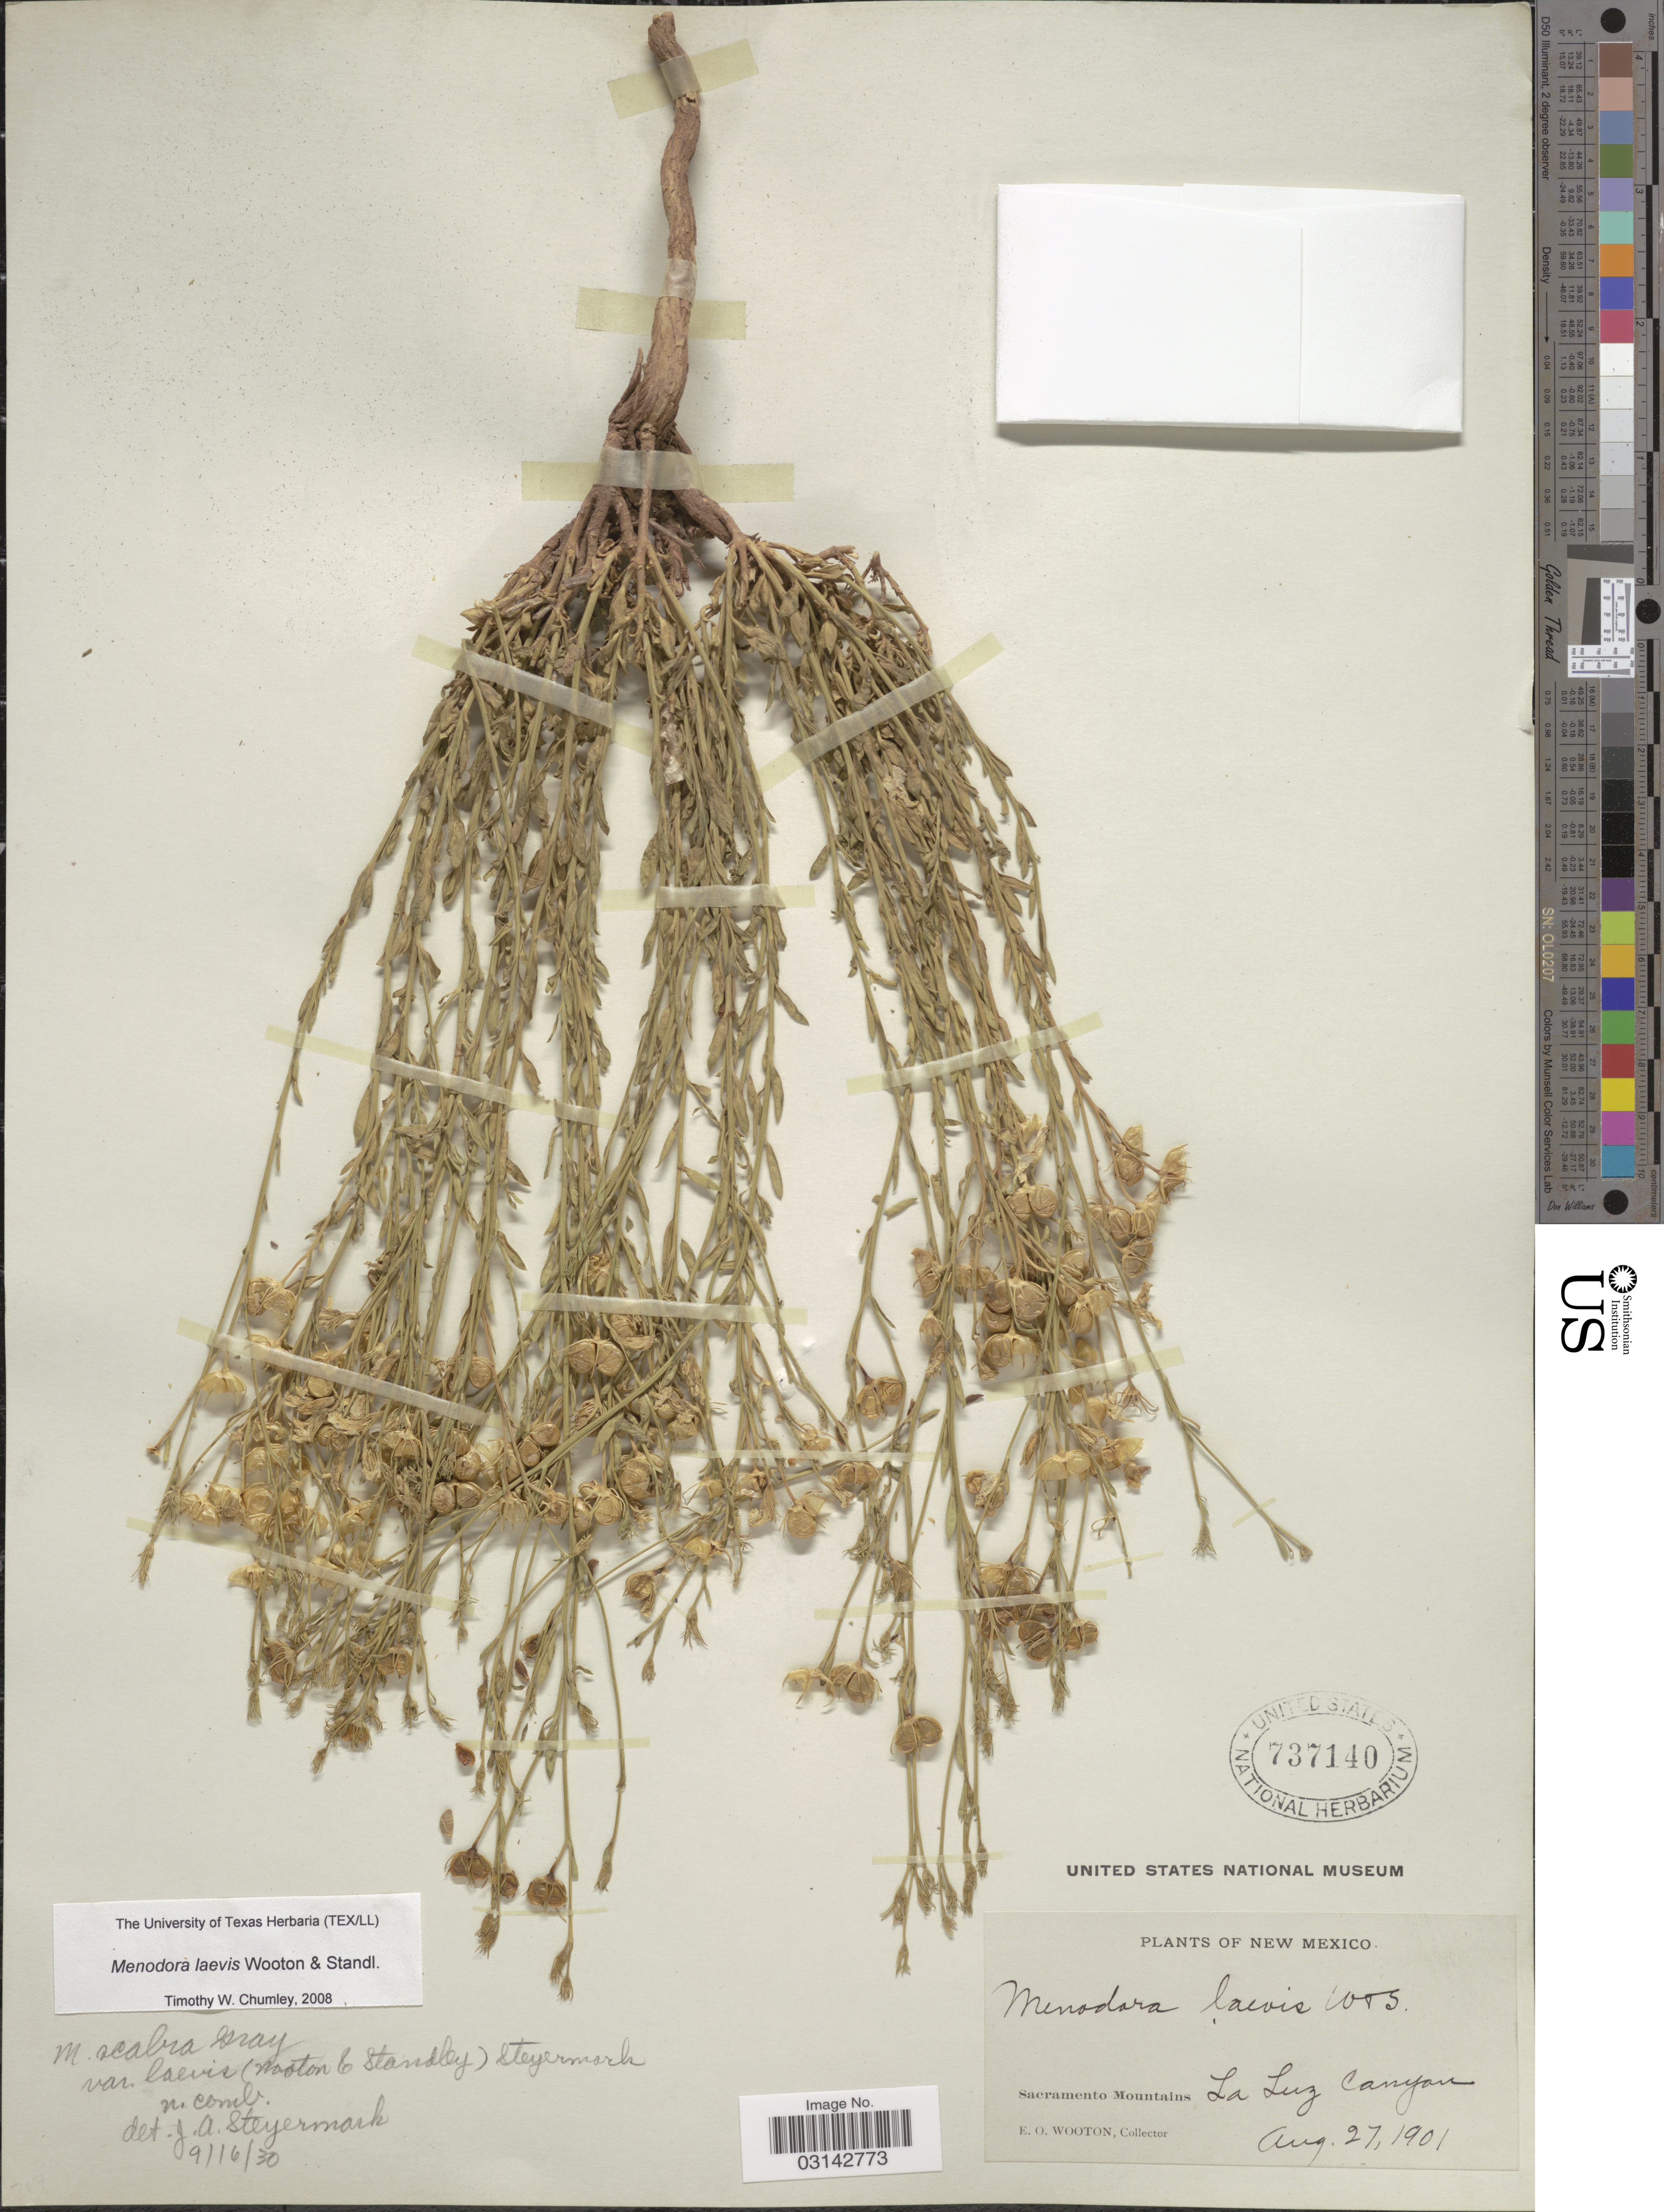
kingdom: Plantae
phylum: Tracheophyta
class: Magnoliopsida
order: Lamiales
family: Oleaceae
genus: Menodora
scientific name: Menodora laevis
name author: Wooton & Standl.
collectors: E. O. Wooton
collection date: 1901-08-27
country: United States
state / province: New Mexico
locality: Sacramento Mountains, La Luz Canyon.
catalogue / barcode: US 737140